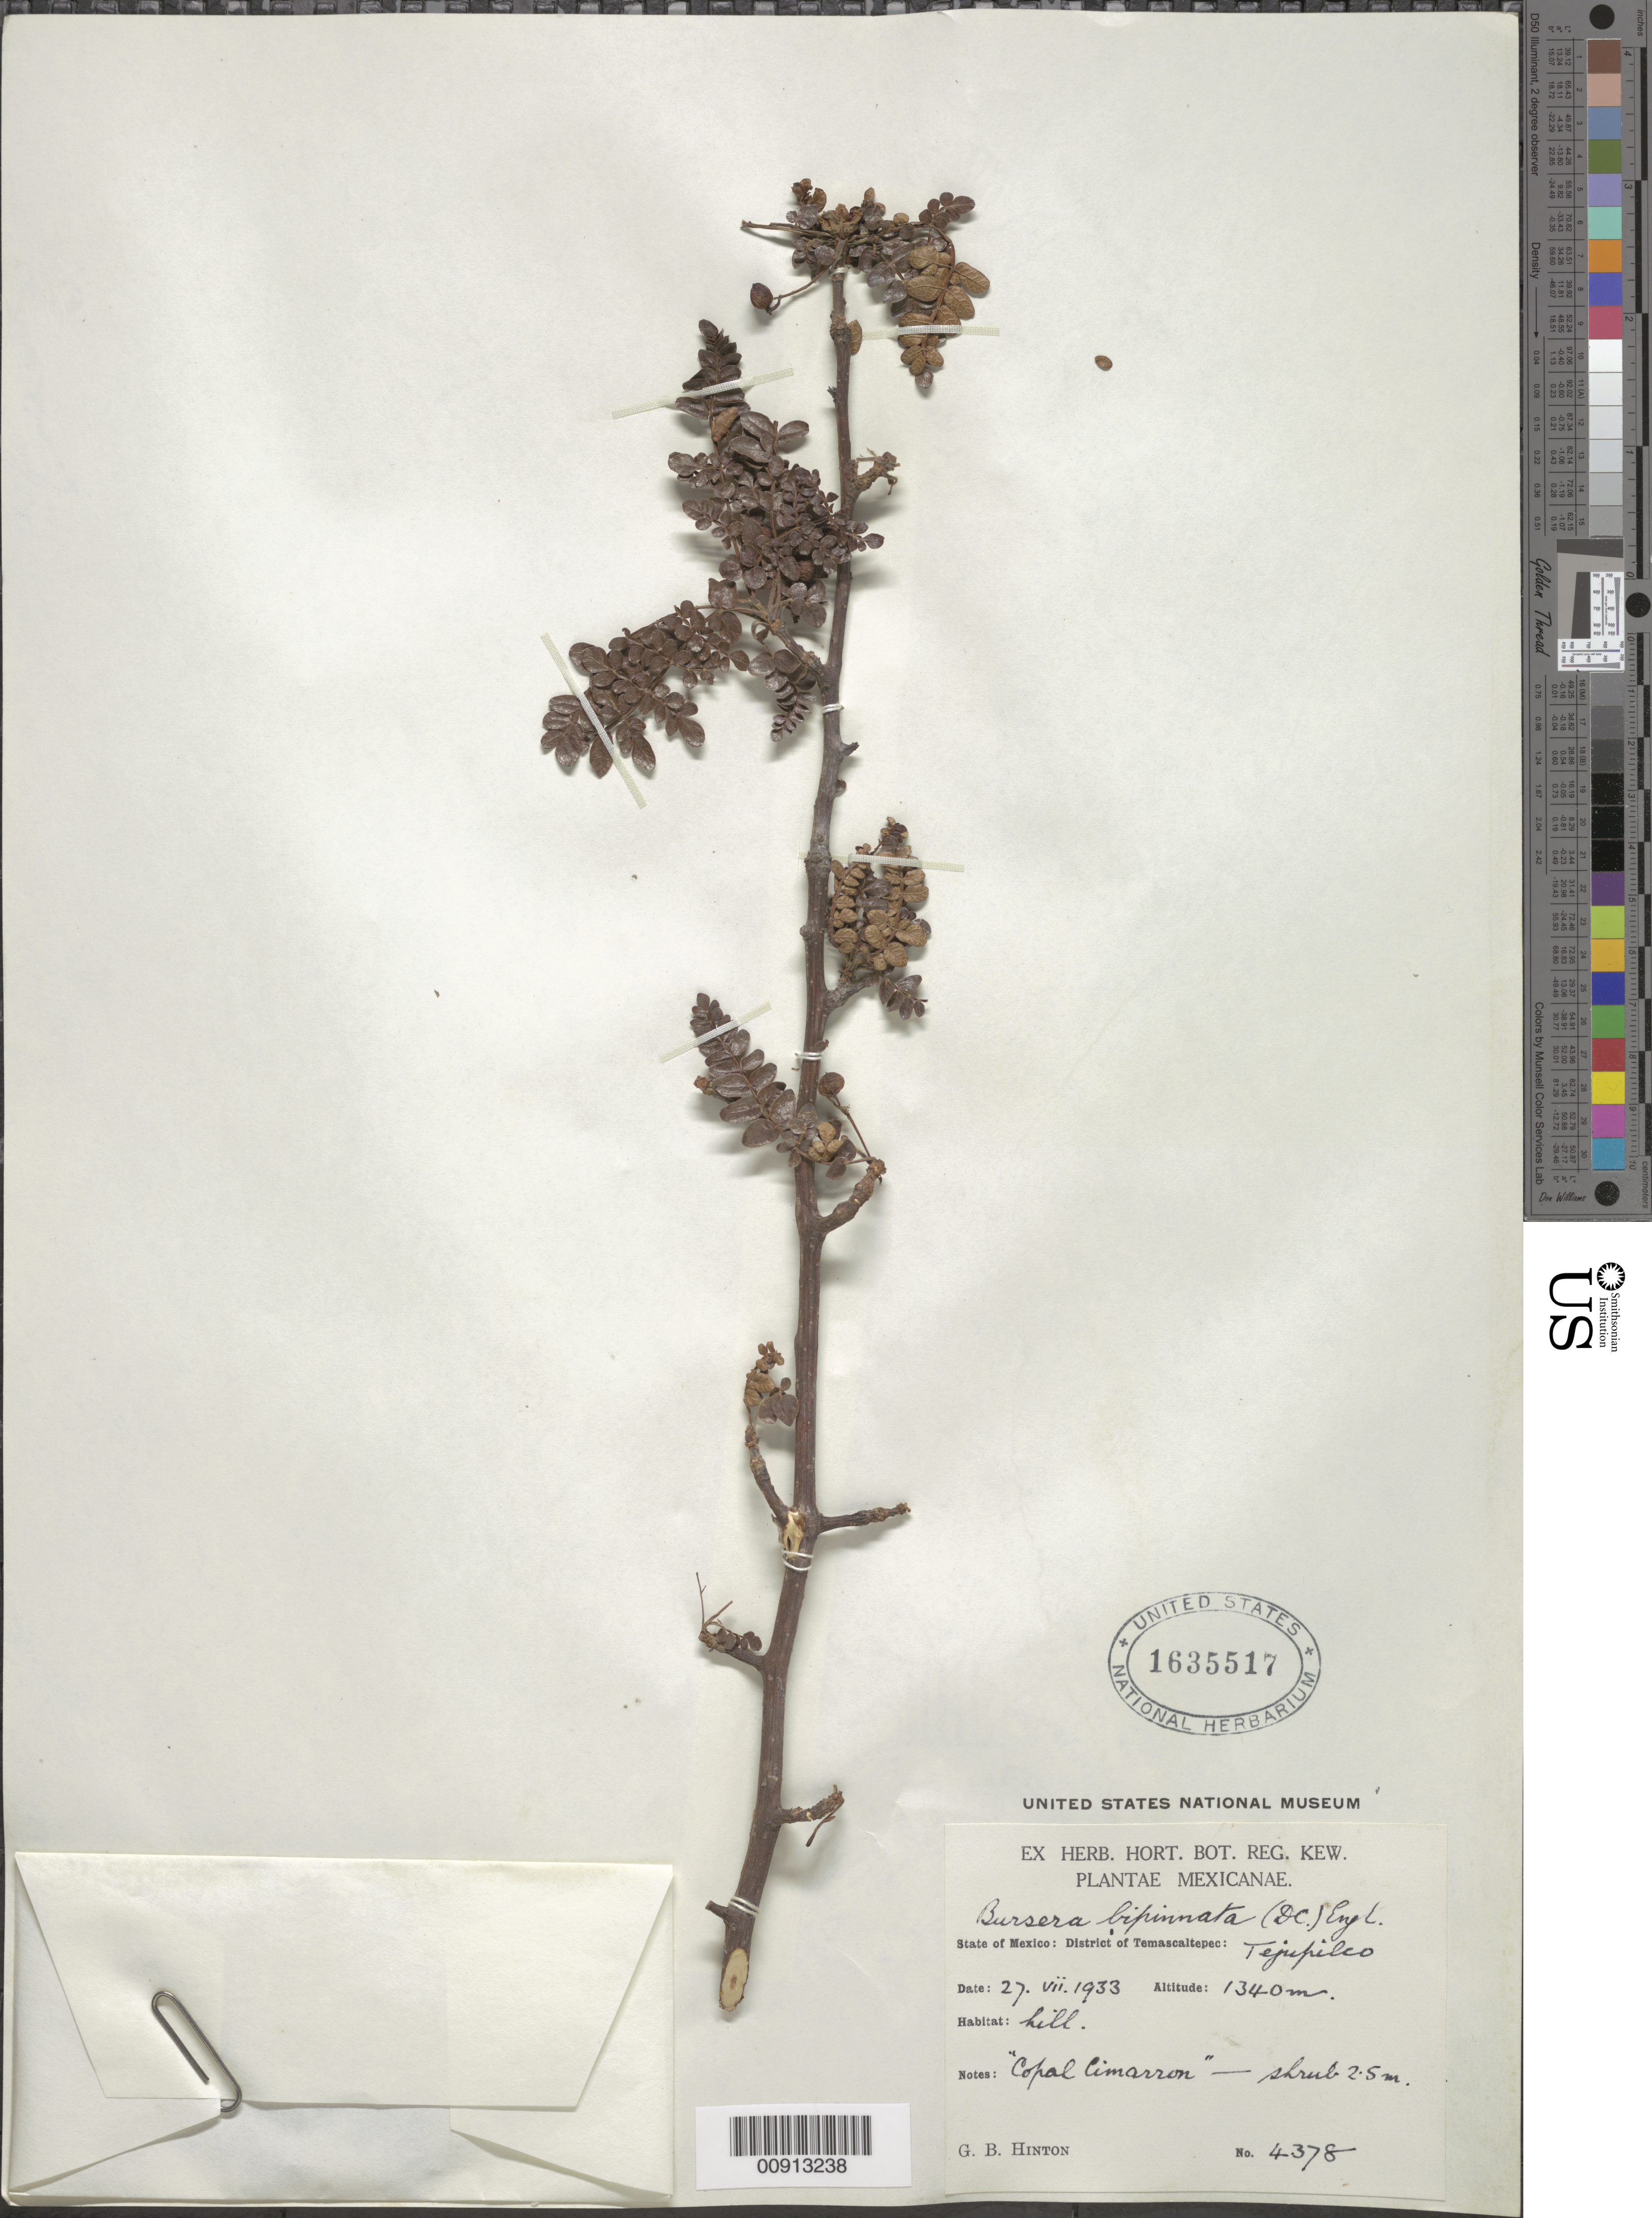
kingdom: Plantae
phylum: Tracheophyta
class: Magnoliopsida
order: Sapindales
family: Burseraceae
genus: Bursera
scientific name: Bursera bipinnata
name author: Engl.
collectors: G. B. Hinton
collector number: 4378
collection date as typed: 27 Jul 1933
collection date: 1933-07-27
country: Mexico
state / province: México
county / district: Temascaltepec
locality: State of Mexico: District of Temascaltepec: Tejupilco.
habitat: Hill.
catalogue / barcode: US 1635517